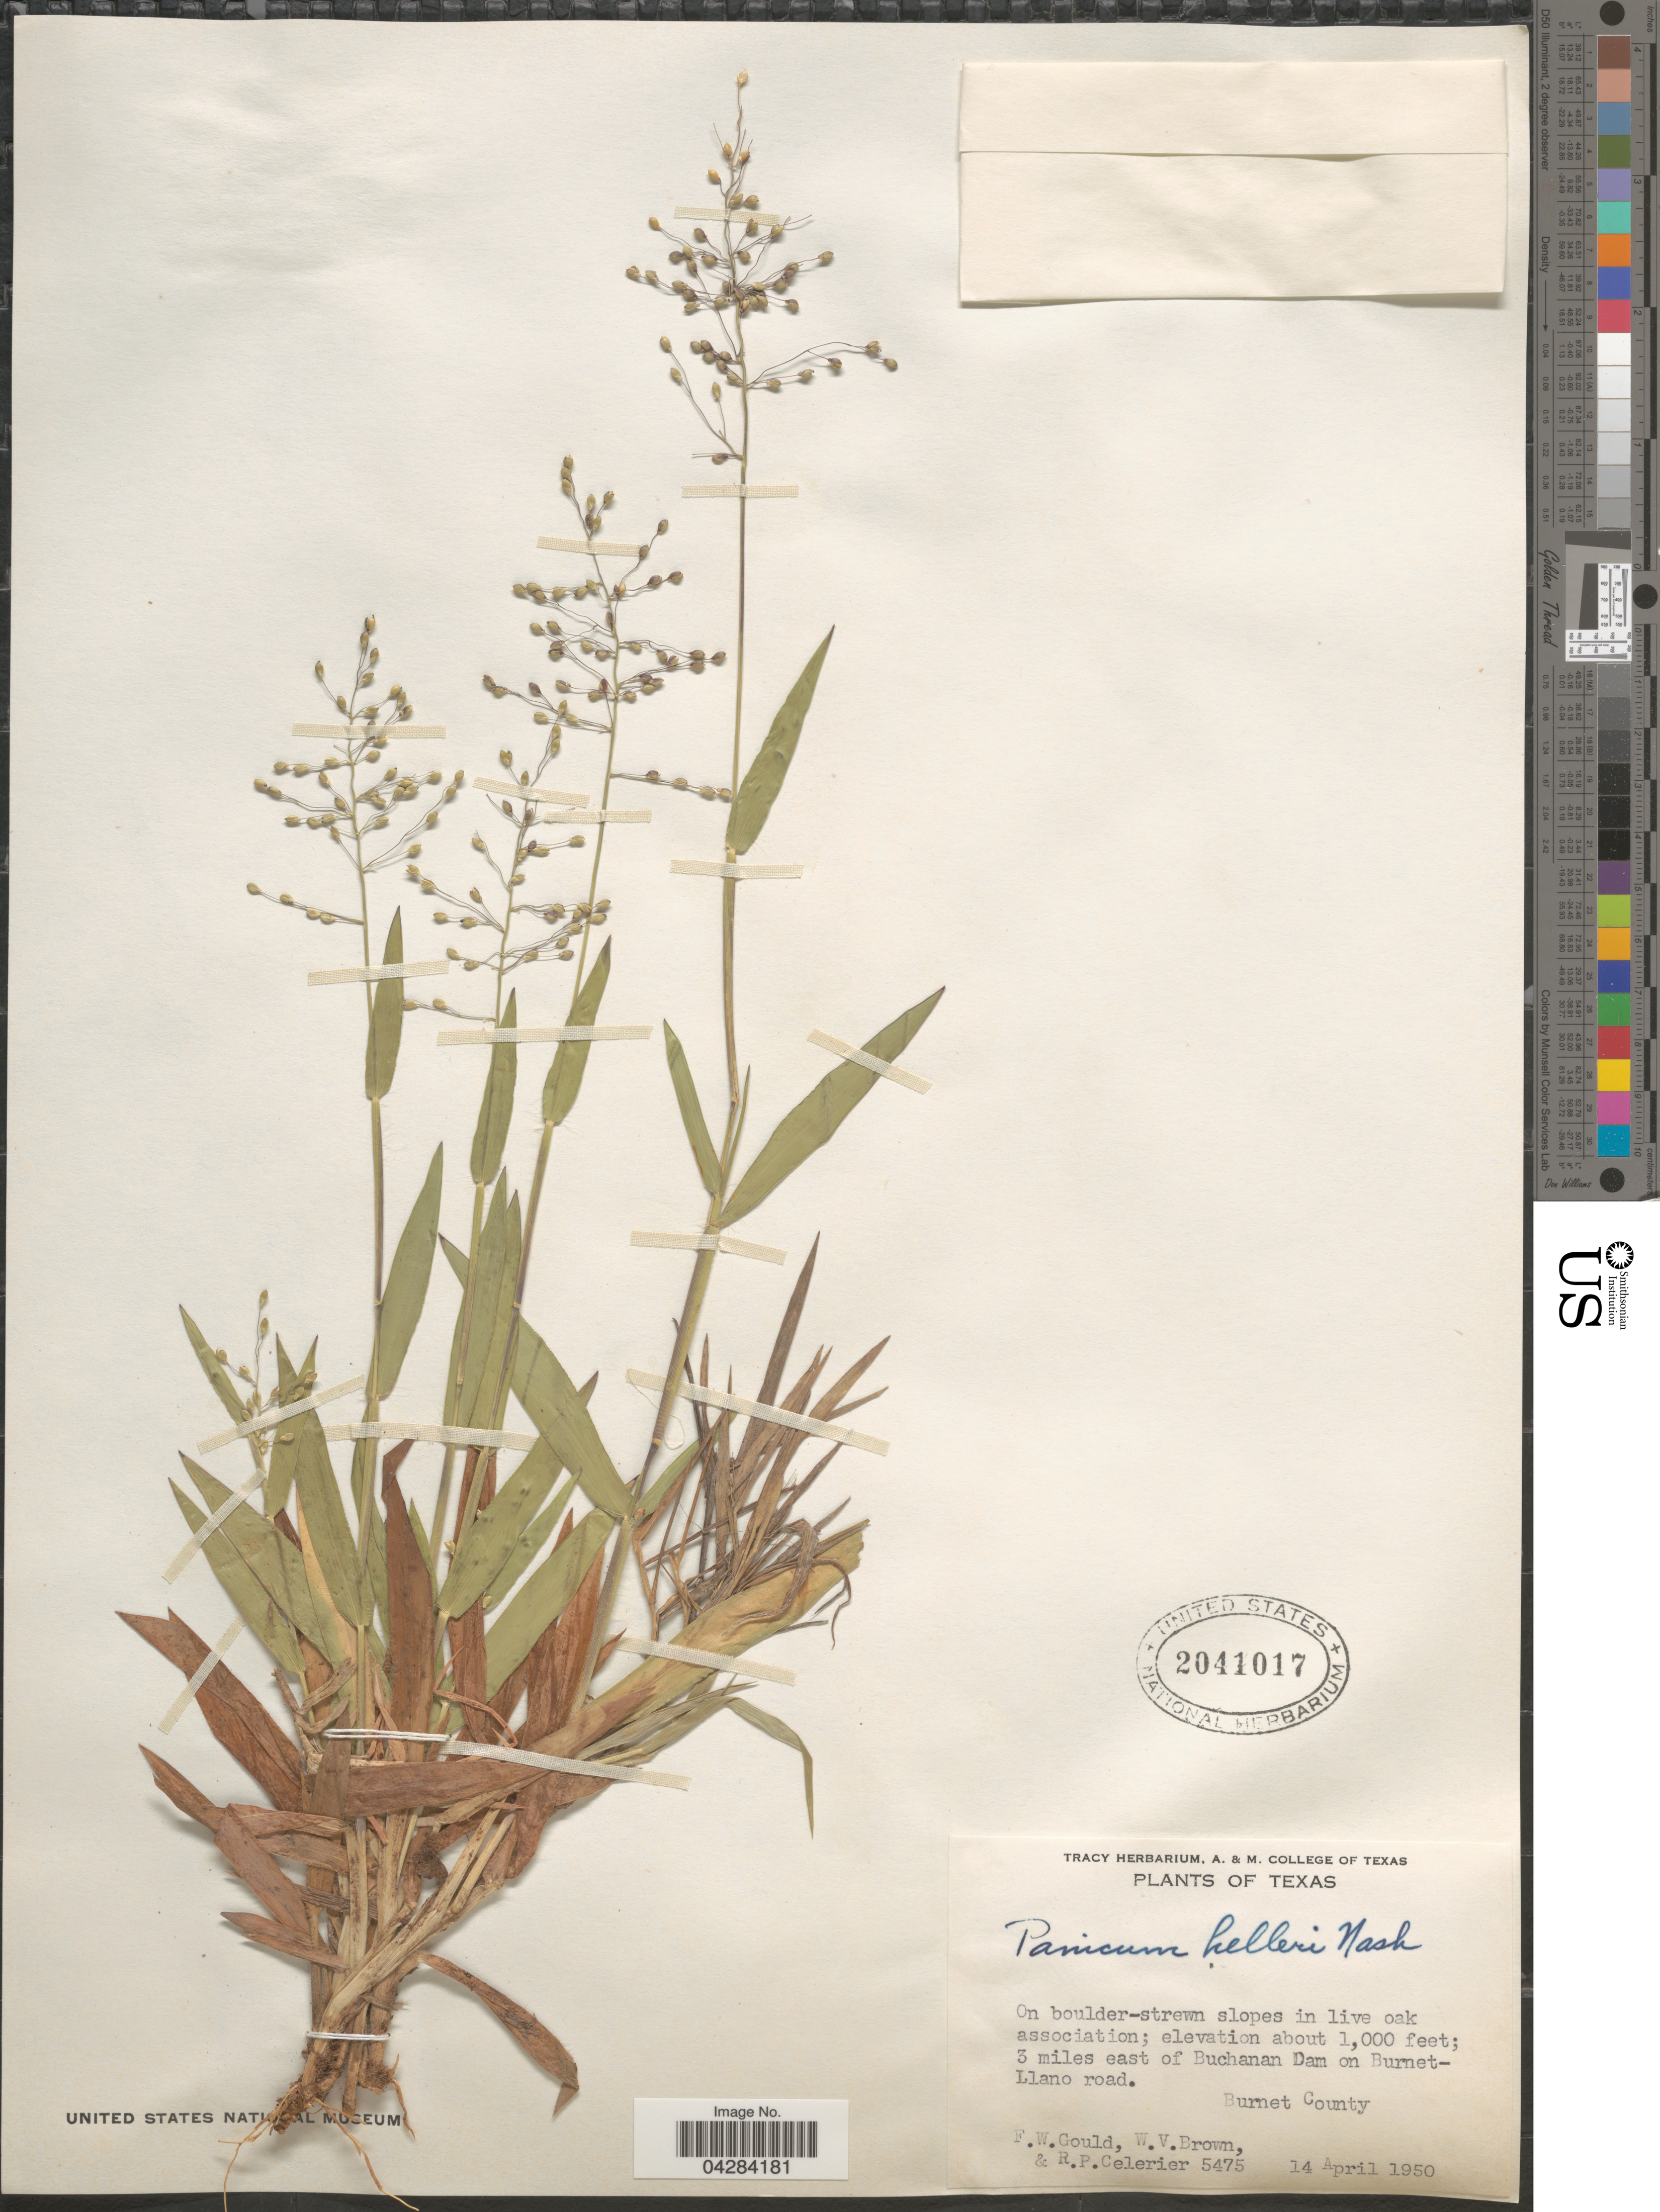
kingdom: Plantae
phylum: Tracheophyta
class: Liliopsida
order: Poales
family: Poaceae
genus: Dichanthelium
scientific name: Dichanthelium oligosanthes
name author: (Schult.) Gould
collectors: F. W. Gould, W. Brown & R. Celerier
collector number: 5475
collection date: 1950-04-14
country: United States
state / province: Texas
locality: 3 miles east of Buchanan Dam on Burnet-Llano road. Burnet County.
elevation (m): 305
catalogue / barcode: US 2041017